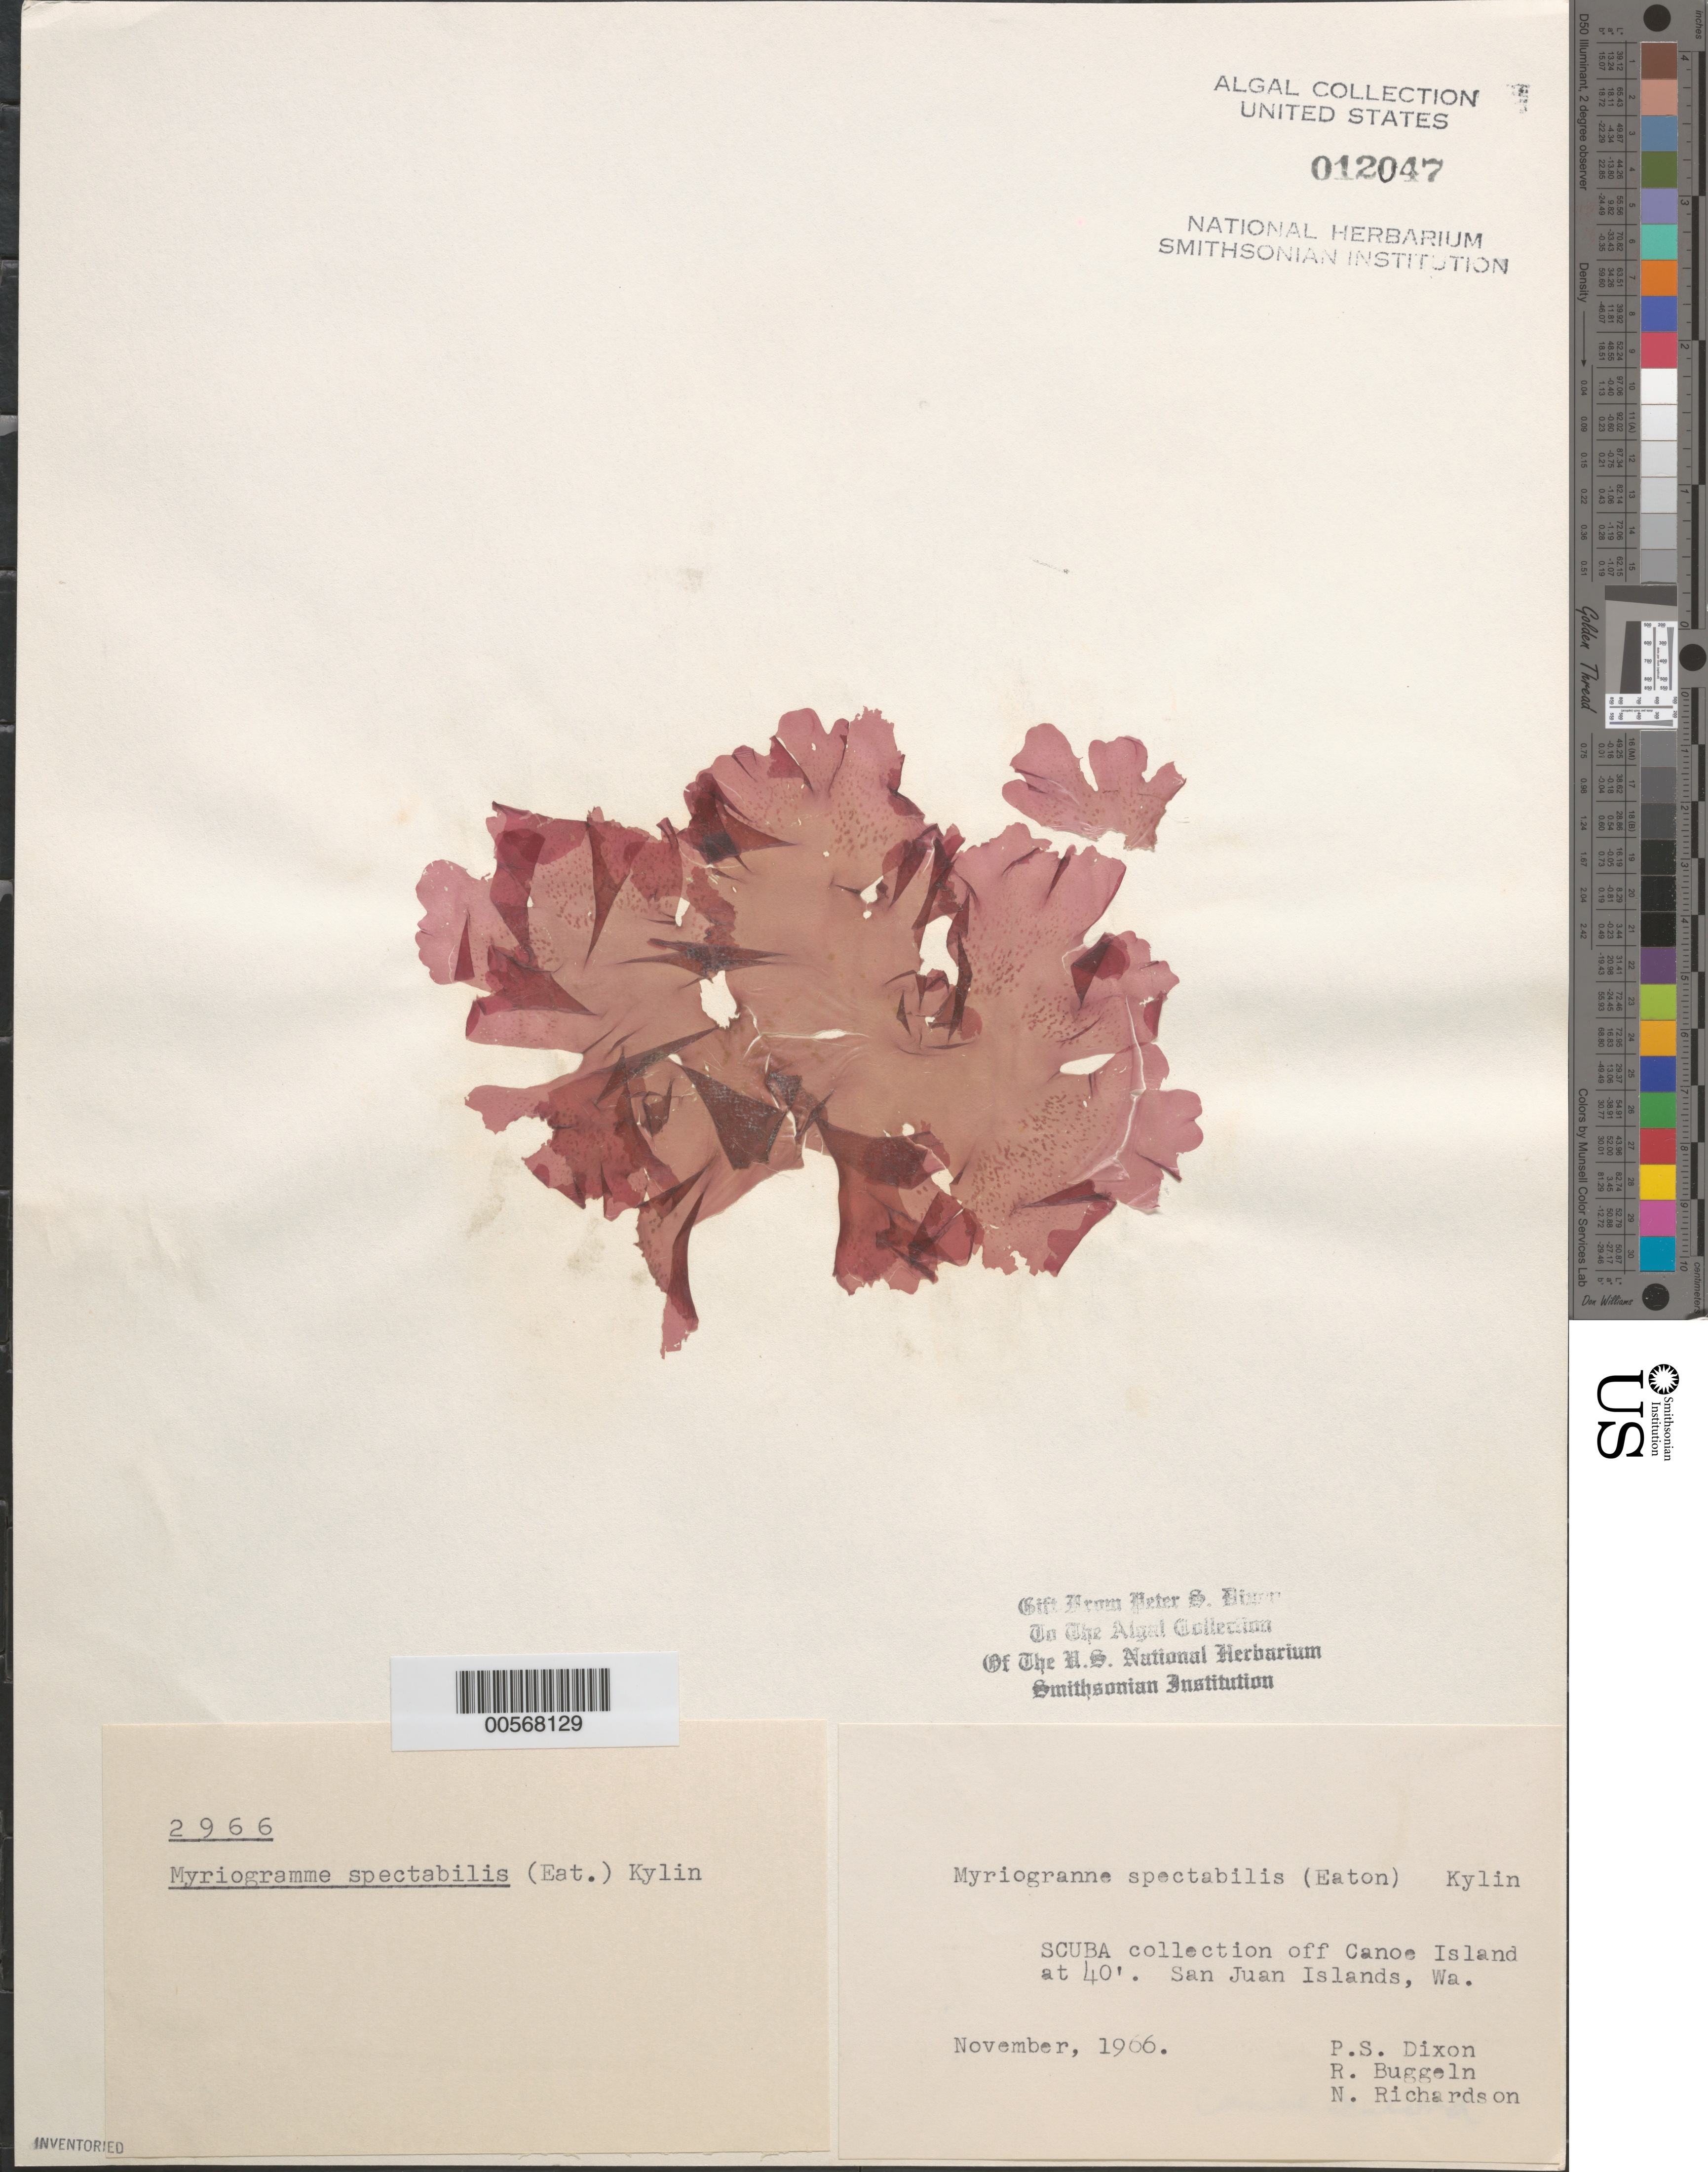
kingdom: Plantae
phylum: Rhodophyta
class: Florideophyceae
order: Ceramiales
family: Delesseriaceae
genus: Myriogramme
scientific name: Myriogramme spectabilis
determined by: Dixon, P. S.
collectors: P. S. Dixon, R. Buggeln & N. Richardson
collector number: PSD 2966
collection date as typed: Nov 1966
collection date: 1966-11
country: United States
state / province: Washington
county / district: San Juan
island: Canoe Island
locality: Off Canoe Island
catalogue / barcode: US 12047